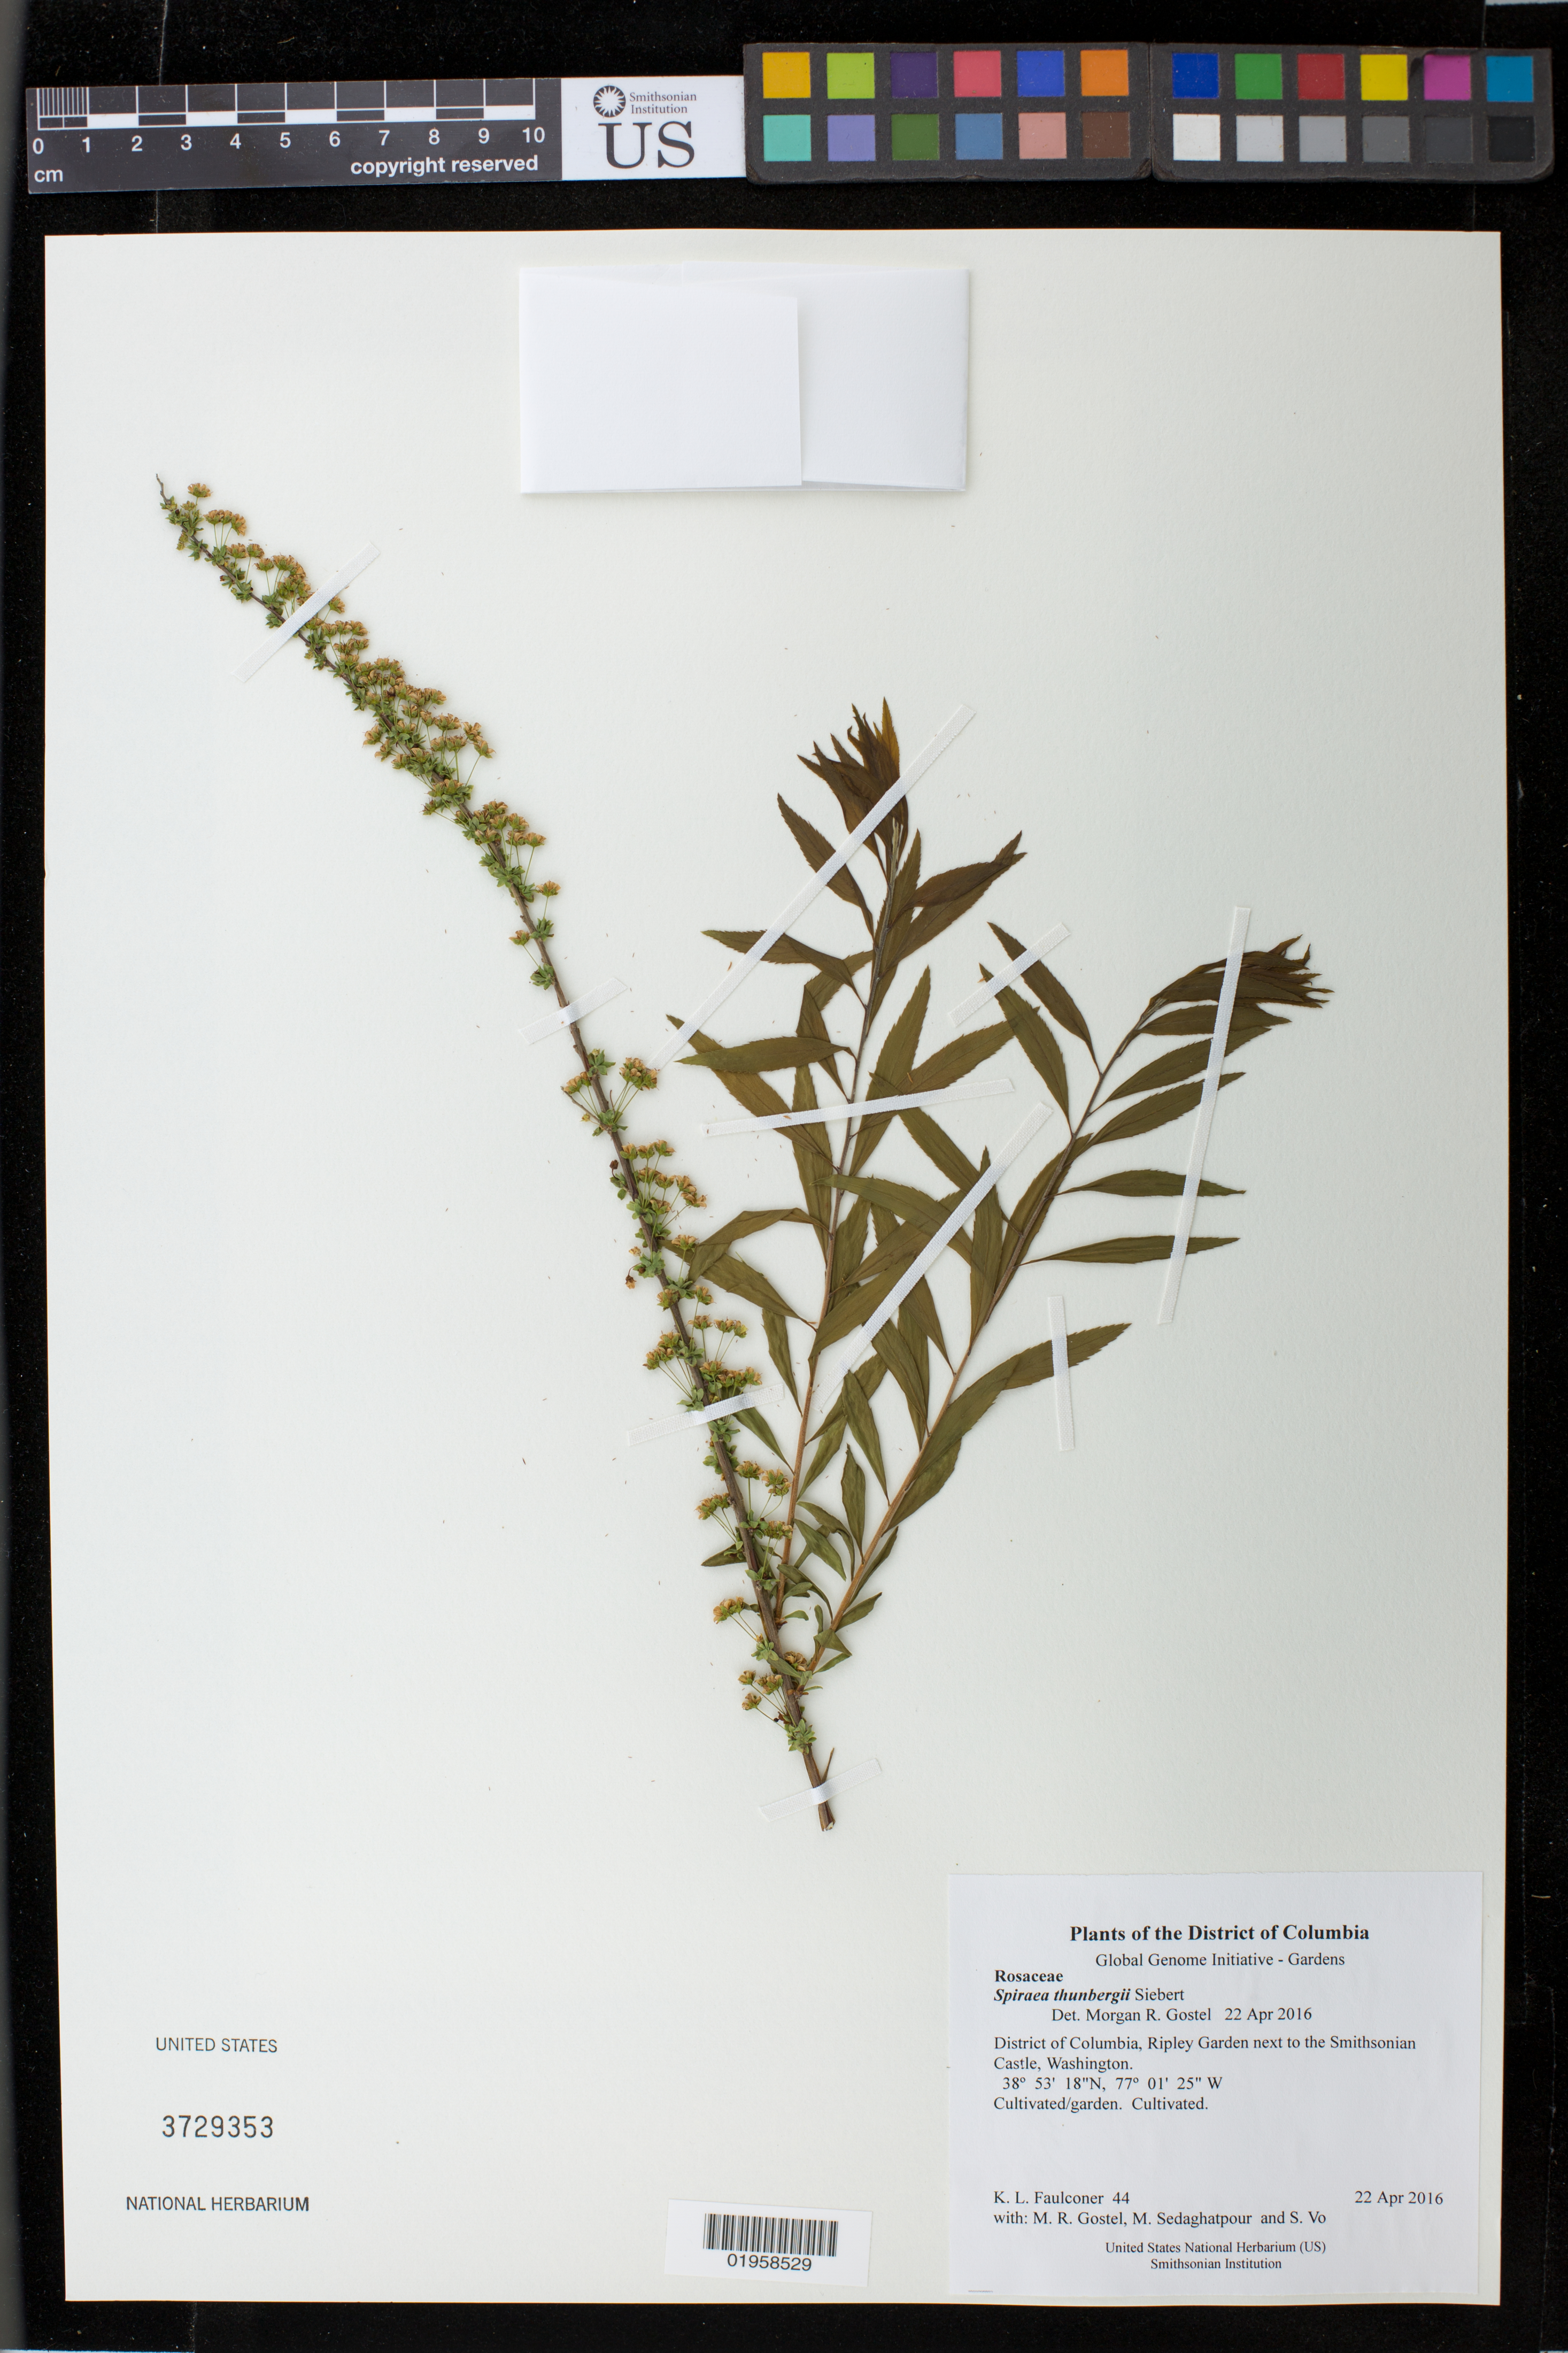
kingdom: Plantae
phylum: Tracheophyta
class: Magnoliopsida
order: Rosales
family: Rosaceae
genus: Spiraea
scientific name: Spiraea thunbergii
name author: Siebert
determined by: Gostel, Morgan R., (BRIT), Botanical Research Institute of Texas (UNITED STATES)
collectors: K. L. Faulconer, M. R. Gostel, M. Sedaghatpour & S. Vo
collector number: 44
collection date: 2016-04-22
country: United States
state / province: District of Columbia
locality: Ripley Garden next to the Smithsonian Castle, Washington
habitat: Cultivated/garden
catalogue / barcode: US 3739353